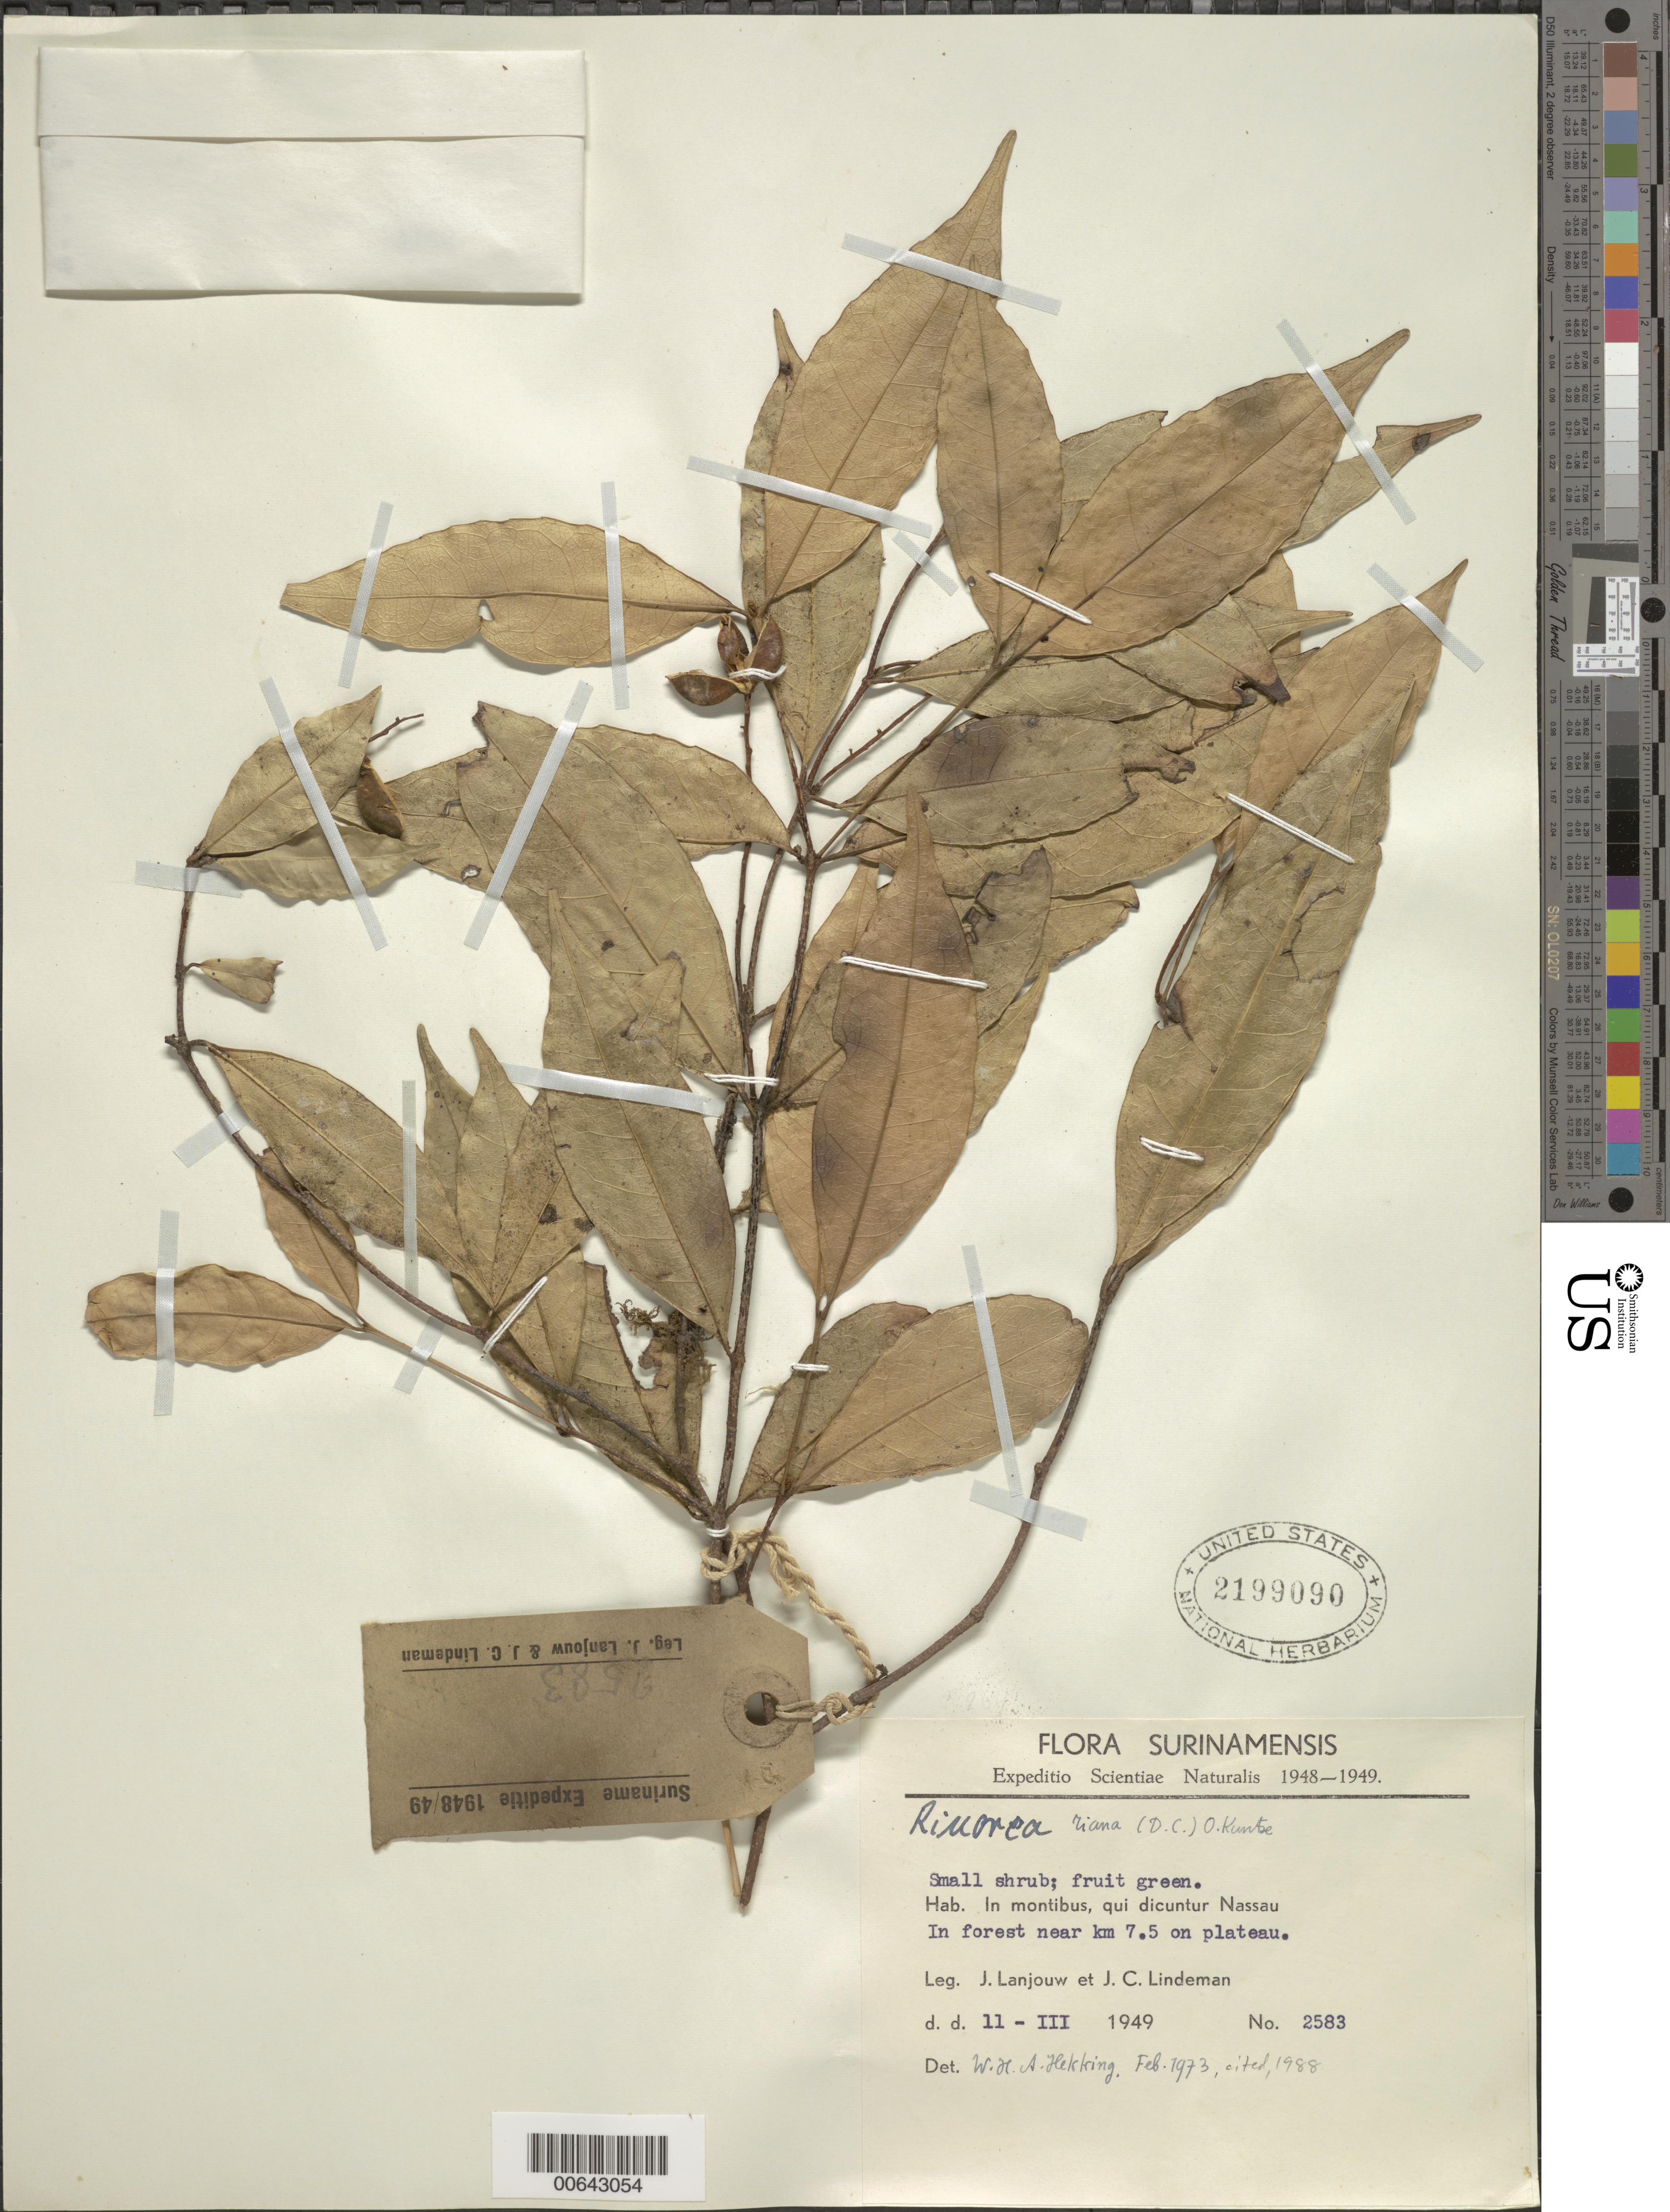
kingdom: Plantae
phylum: Tracheophyta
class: Magnoliopsida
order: Malpighiales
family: Violaceae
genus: Rinorea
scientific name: Rinorea melanodonta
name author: S.F. Blake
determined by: Hoyos-Gomez, S. E.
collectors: J. Lanjouw & J. C. Lindeman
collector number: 2583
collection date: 1949-03-11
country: Suriname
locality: In montibus, qui dicuntur Nassau. In forest near km 7.5 on plateau.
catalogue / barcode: US 2199090